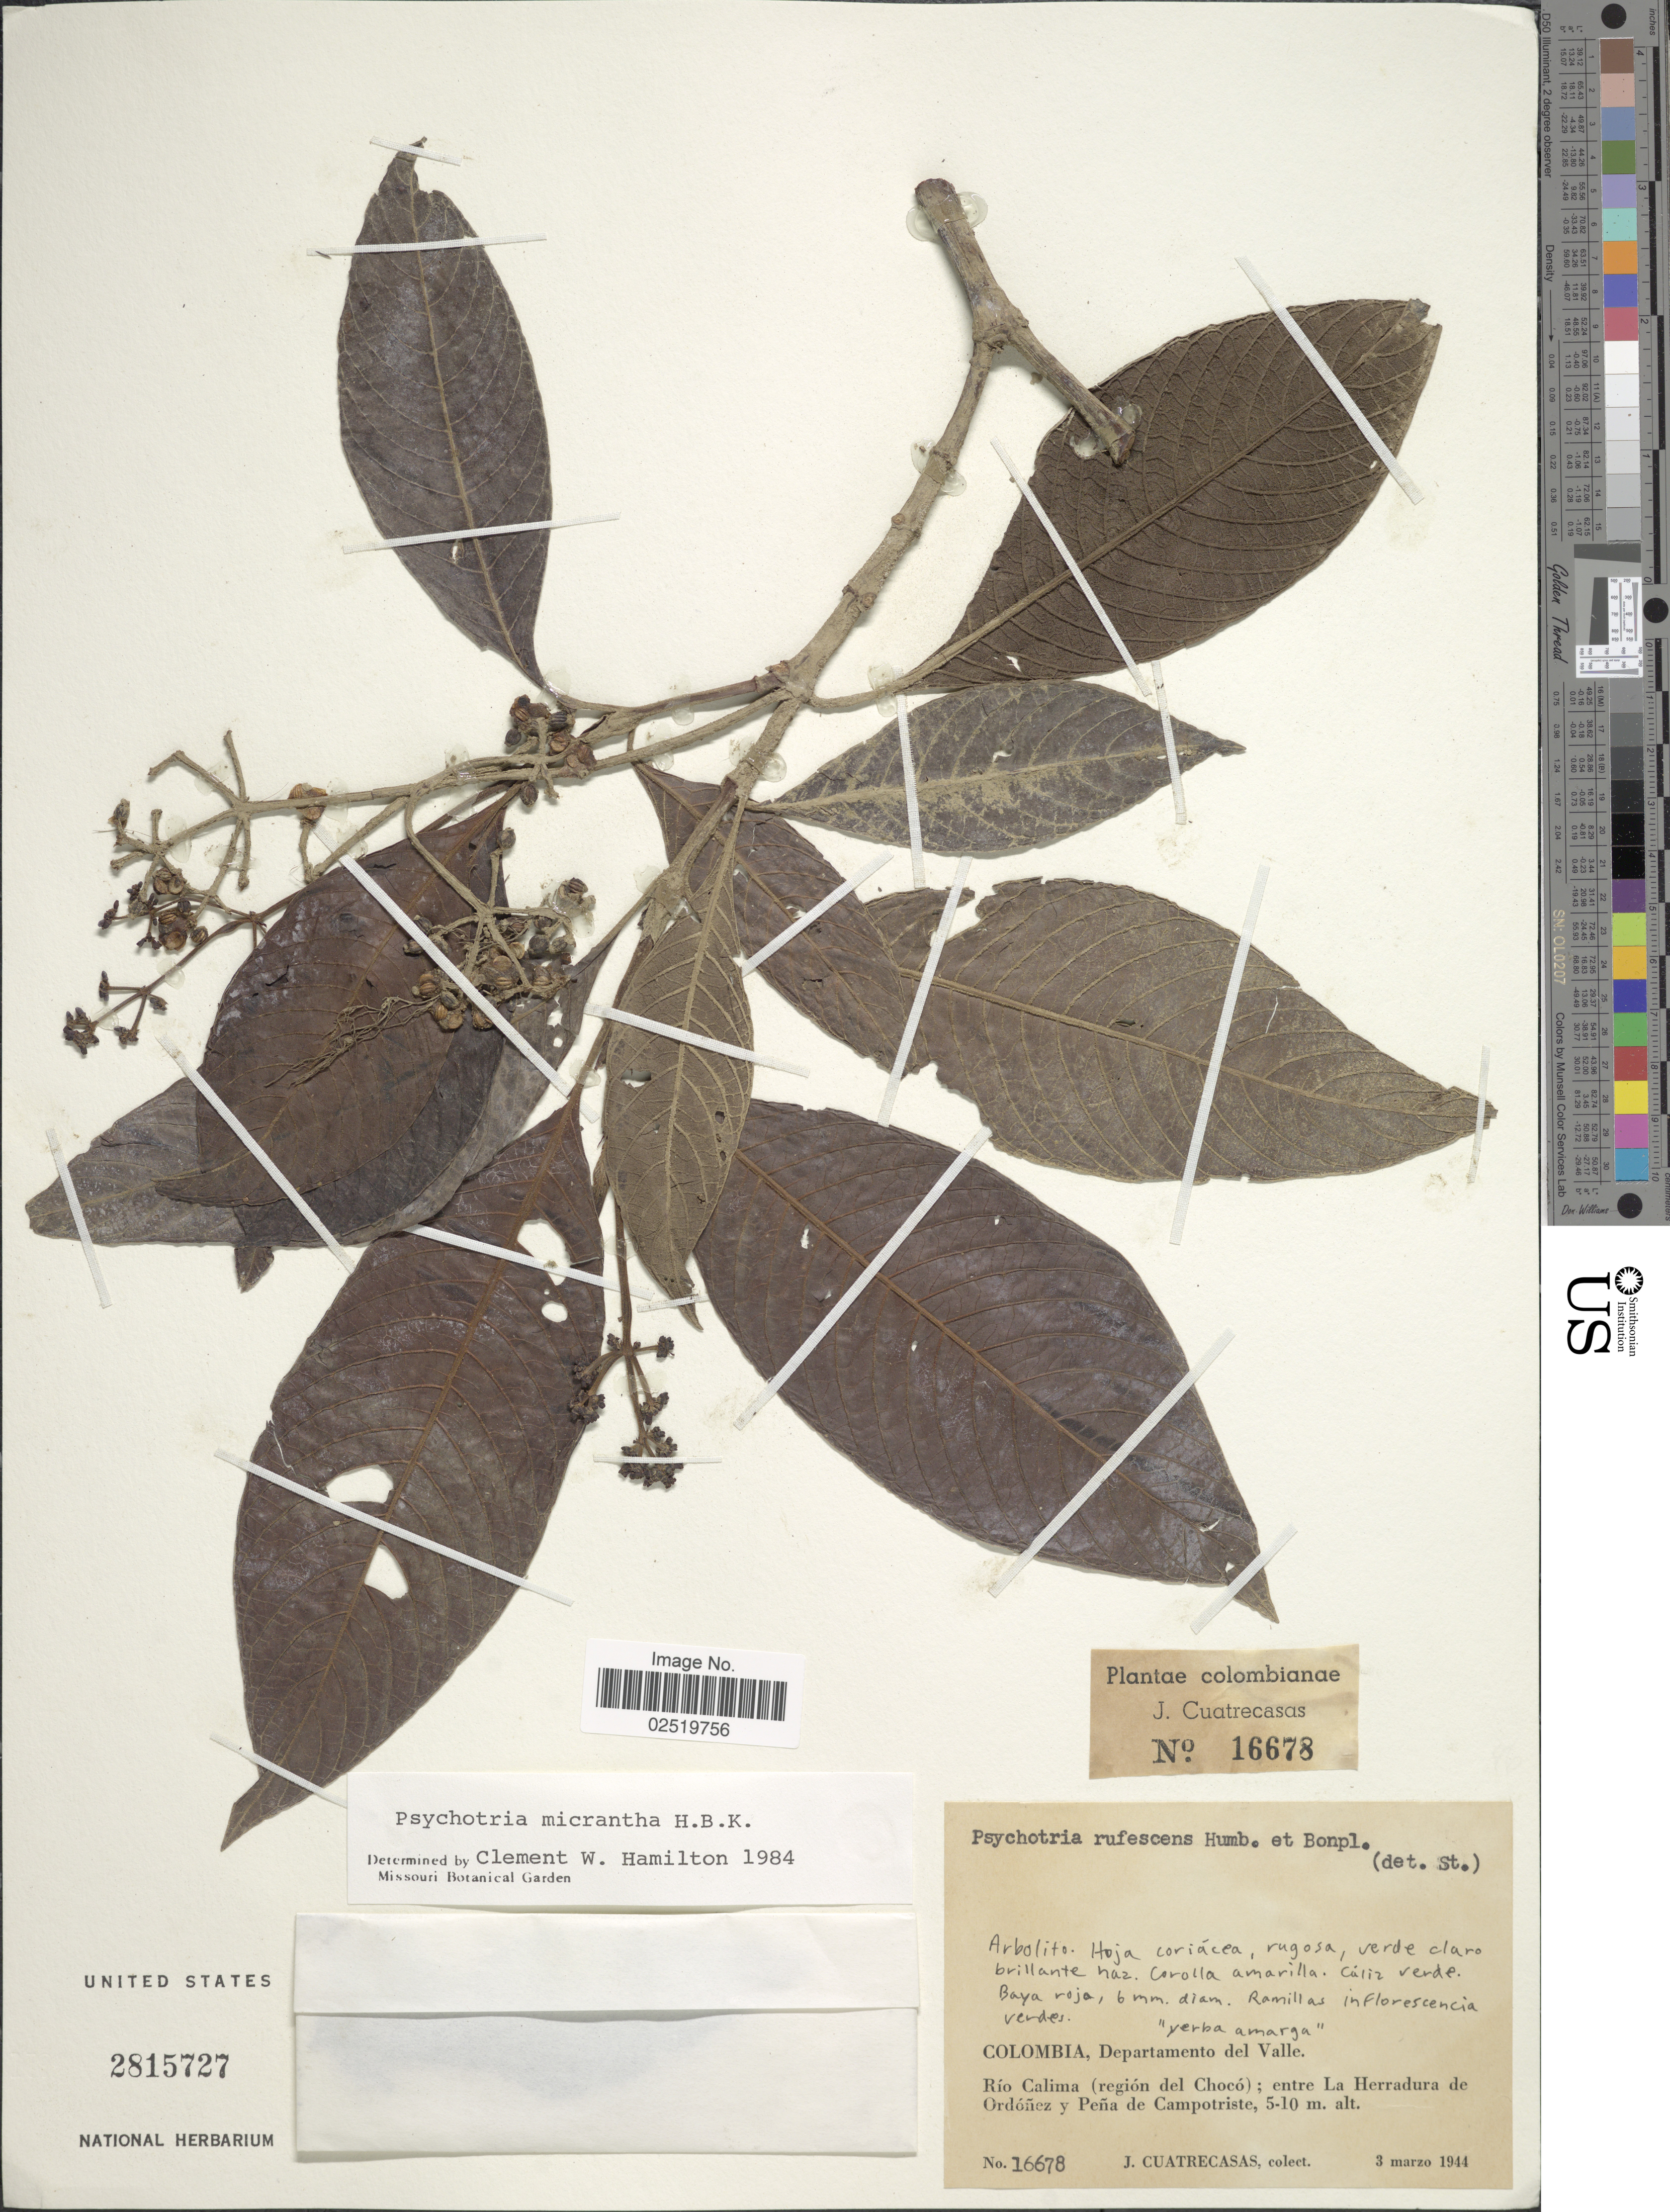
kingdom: Plantae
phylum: Tracheophyta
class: Magnoliopsida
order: Gentianales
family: Rubiaceae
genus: Psychotria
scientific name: Psychotria micrantha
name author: Kunth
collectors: J. Cuatrecasas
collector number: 16678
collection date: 1944-03-03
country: Colombia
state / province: Valle del Cauca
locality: Departamento del Valle, Rio Calima (region del Choco); entre La Herradura de Ordonez y Pena de Campotriste, colombianae.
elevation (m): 5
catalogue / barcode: US 2815727